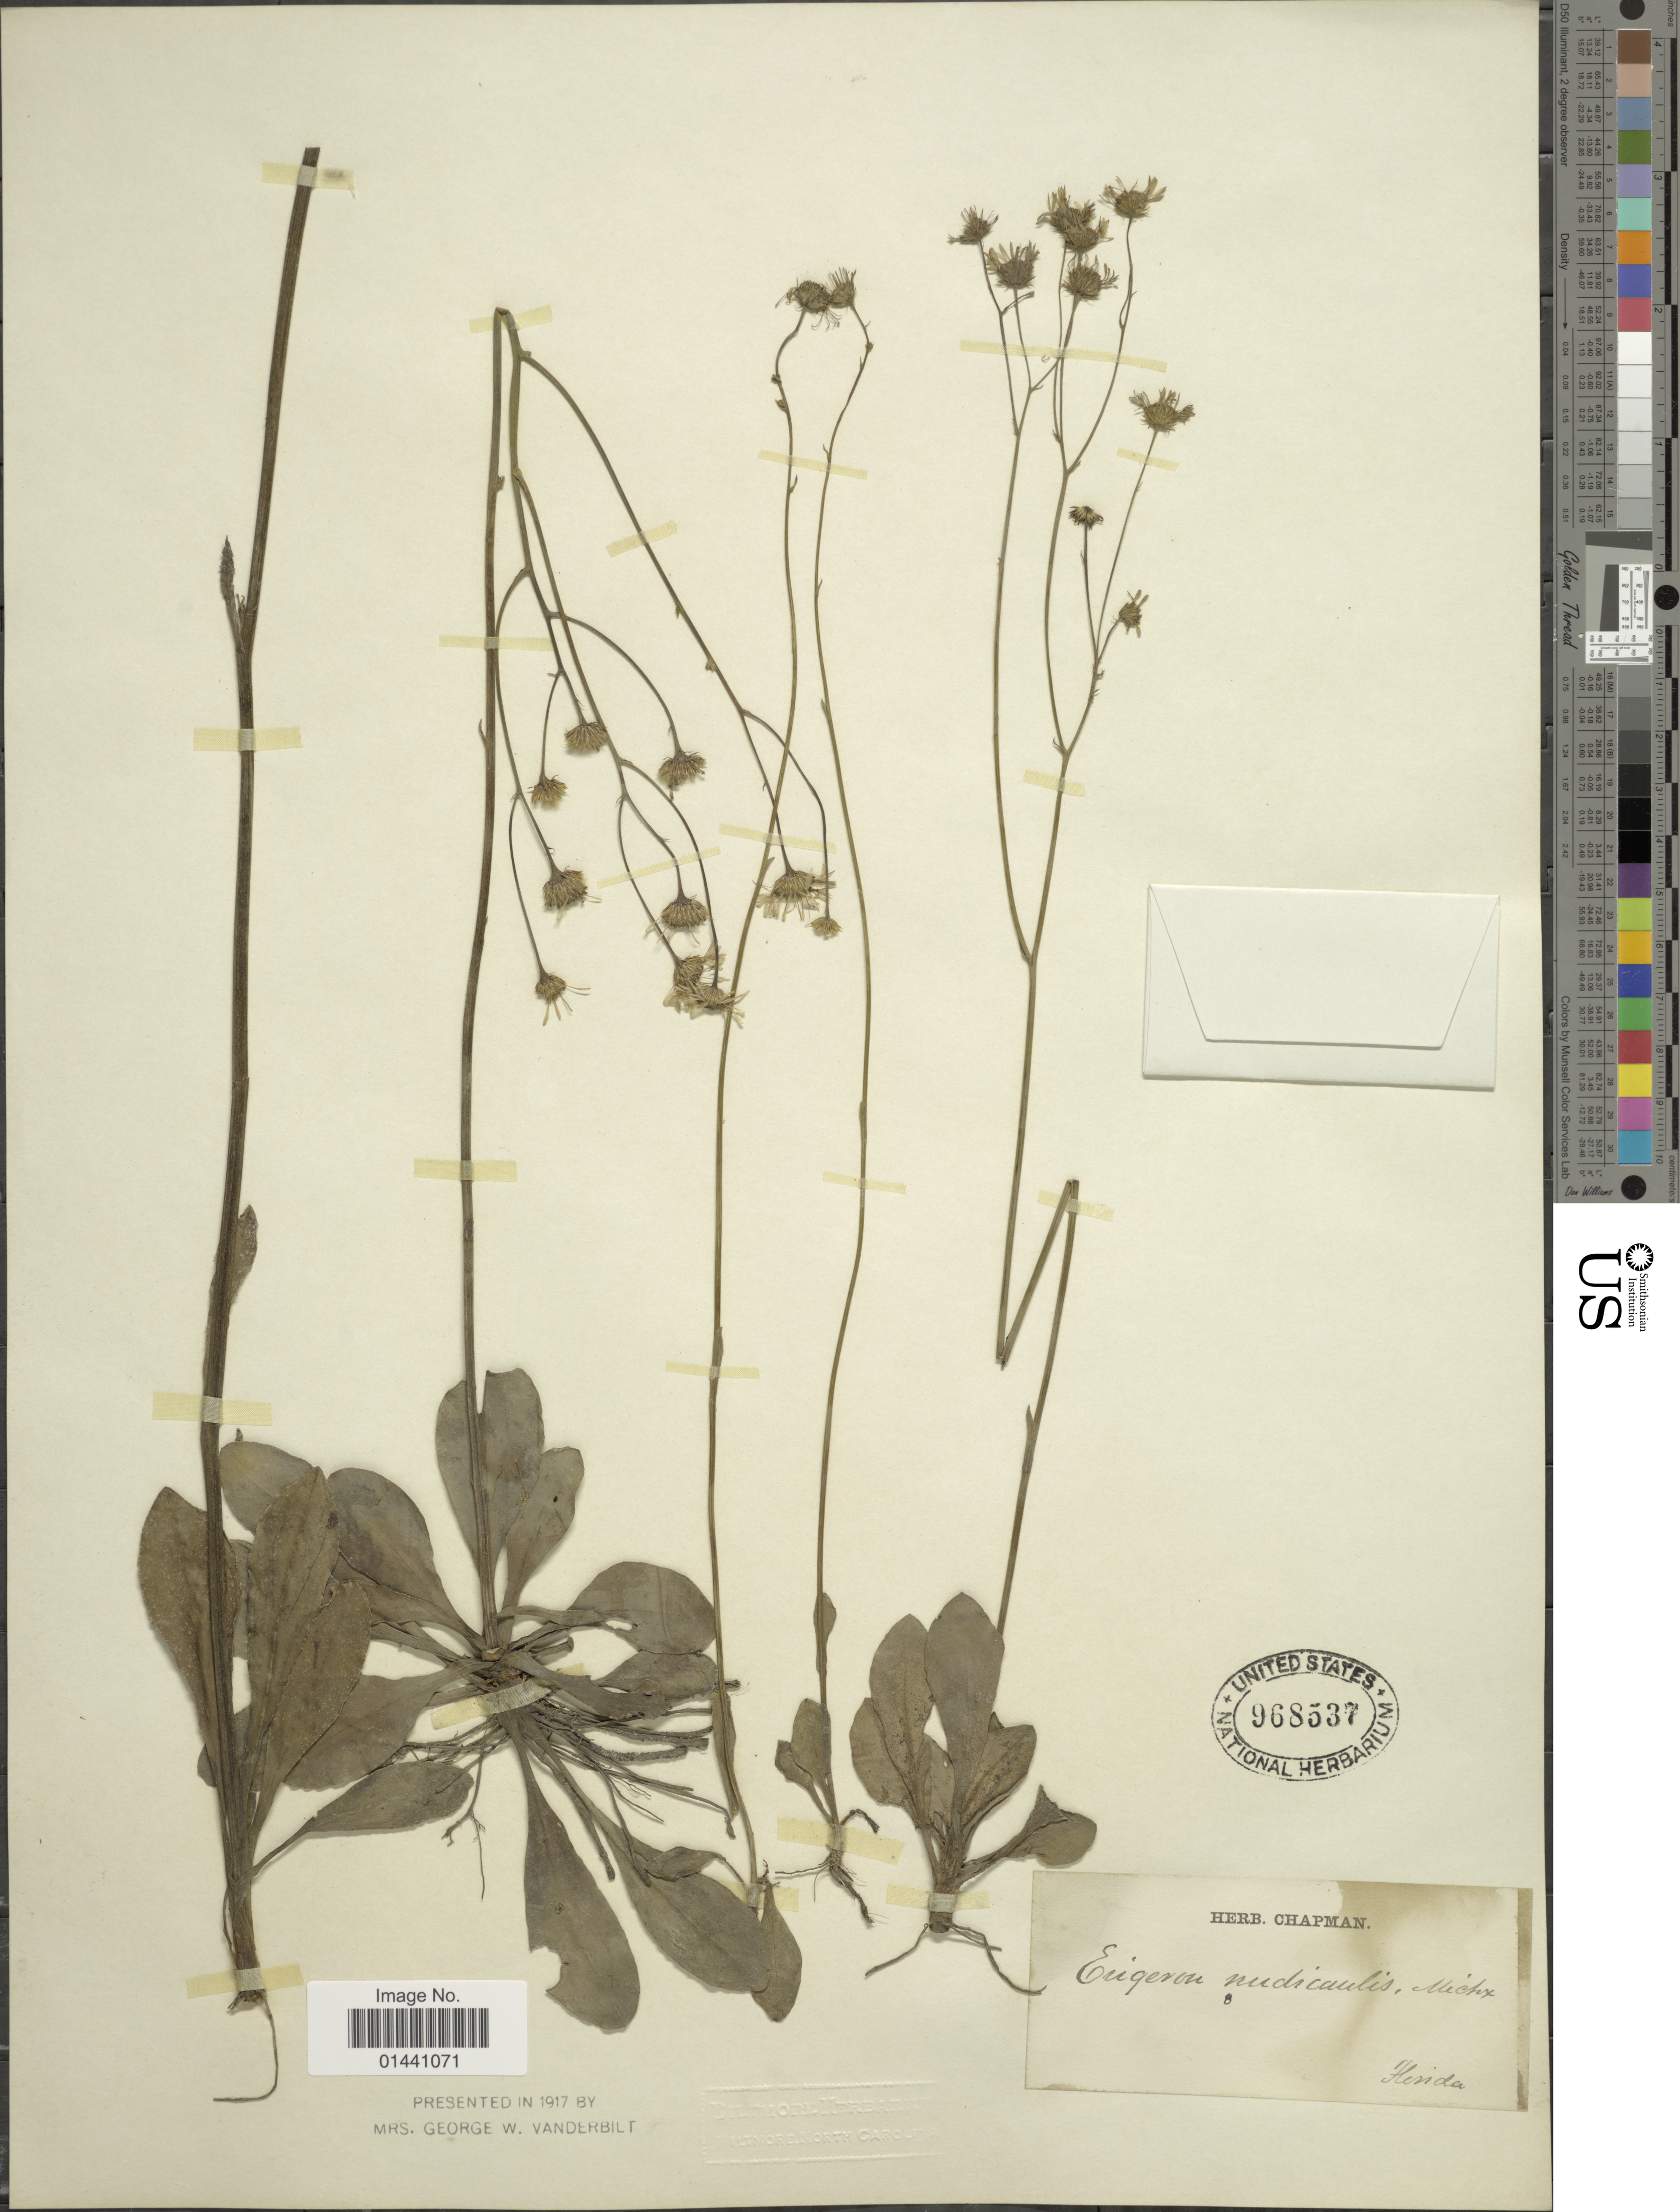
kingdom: Plantae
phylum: Tracheophyta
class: Magnoliopsida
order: Asterales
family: Asteraceae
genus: Erigeron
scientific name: Erigeron vernus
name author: (L.) Torr. & A. Gray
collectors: ex herb. Chapman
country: United States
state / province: Florida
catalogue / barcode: US 968537